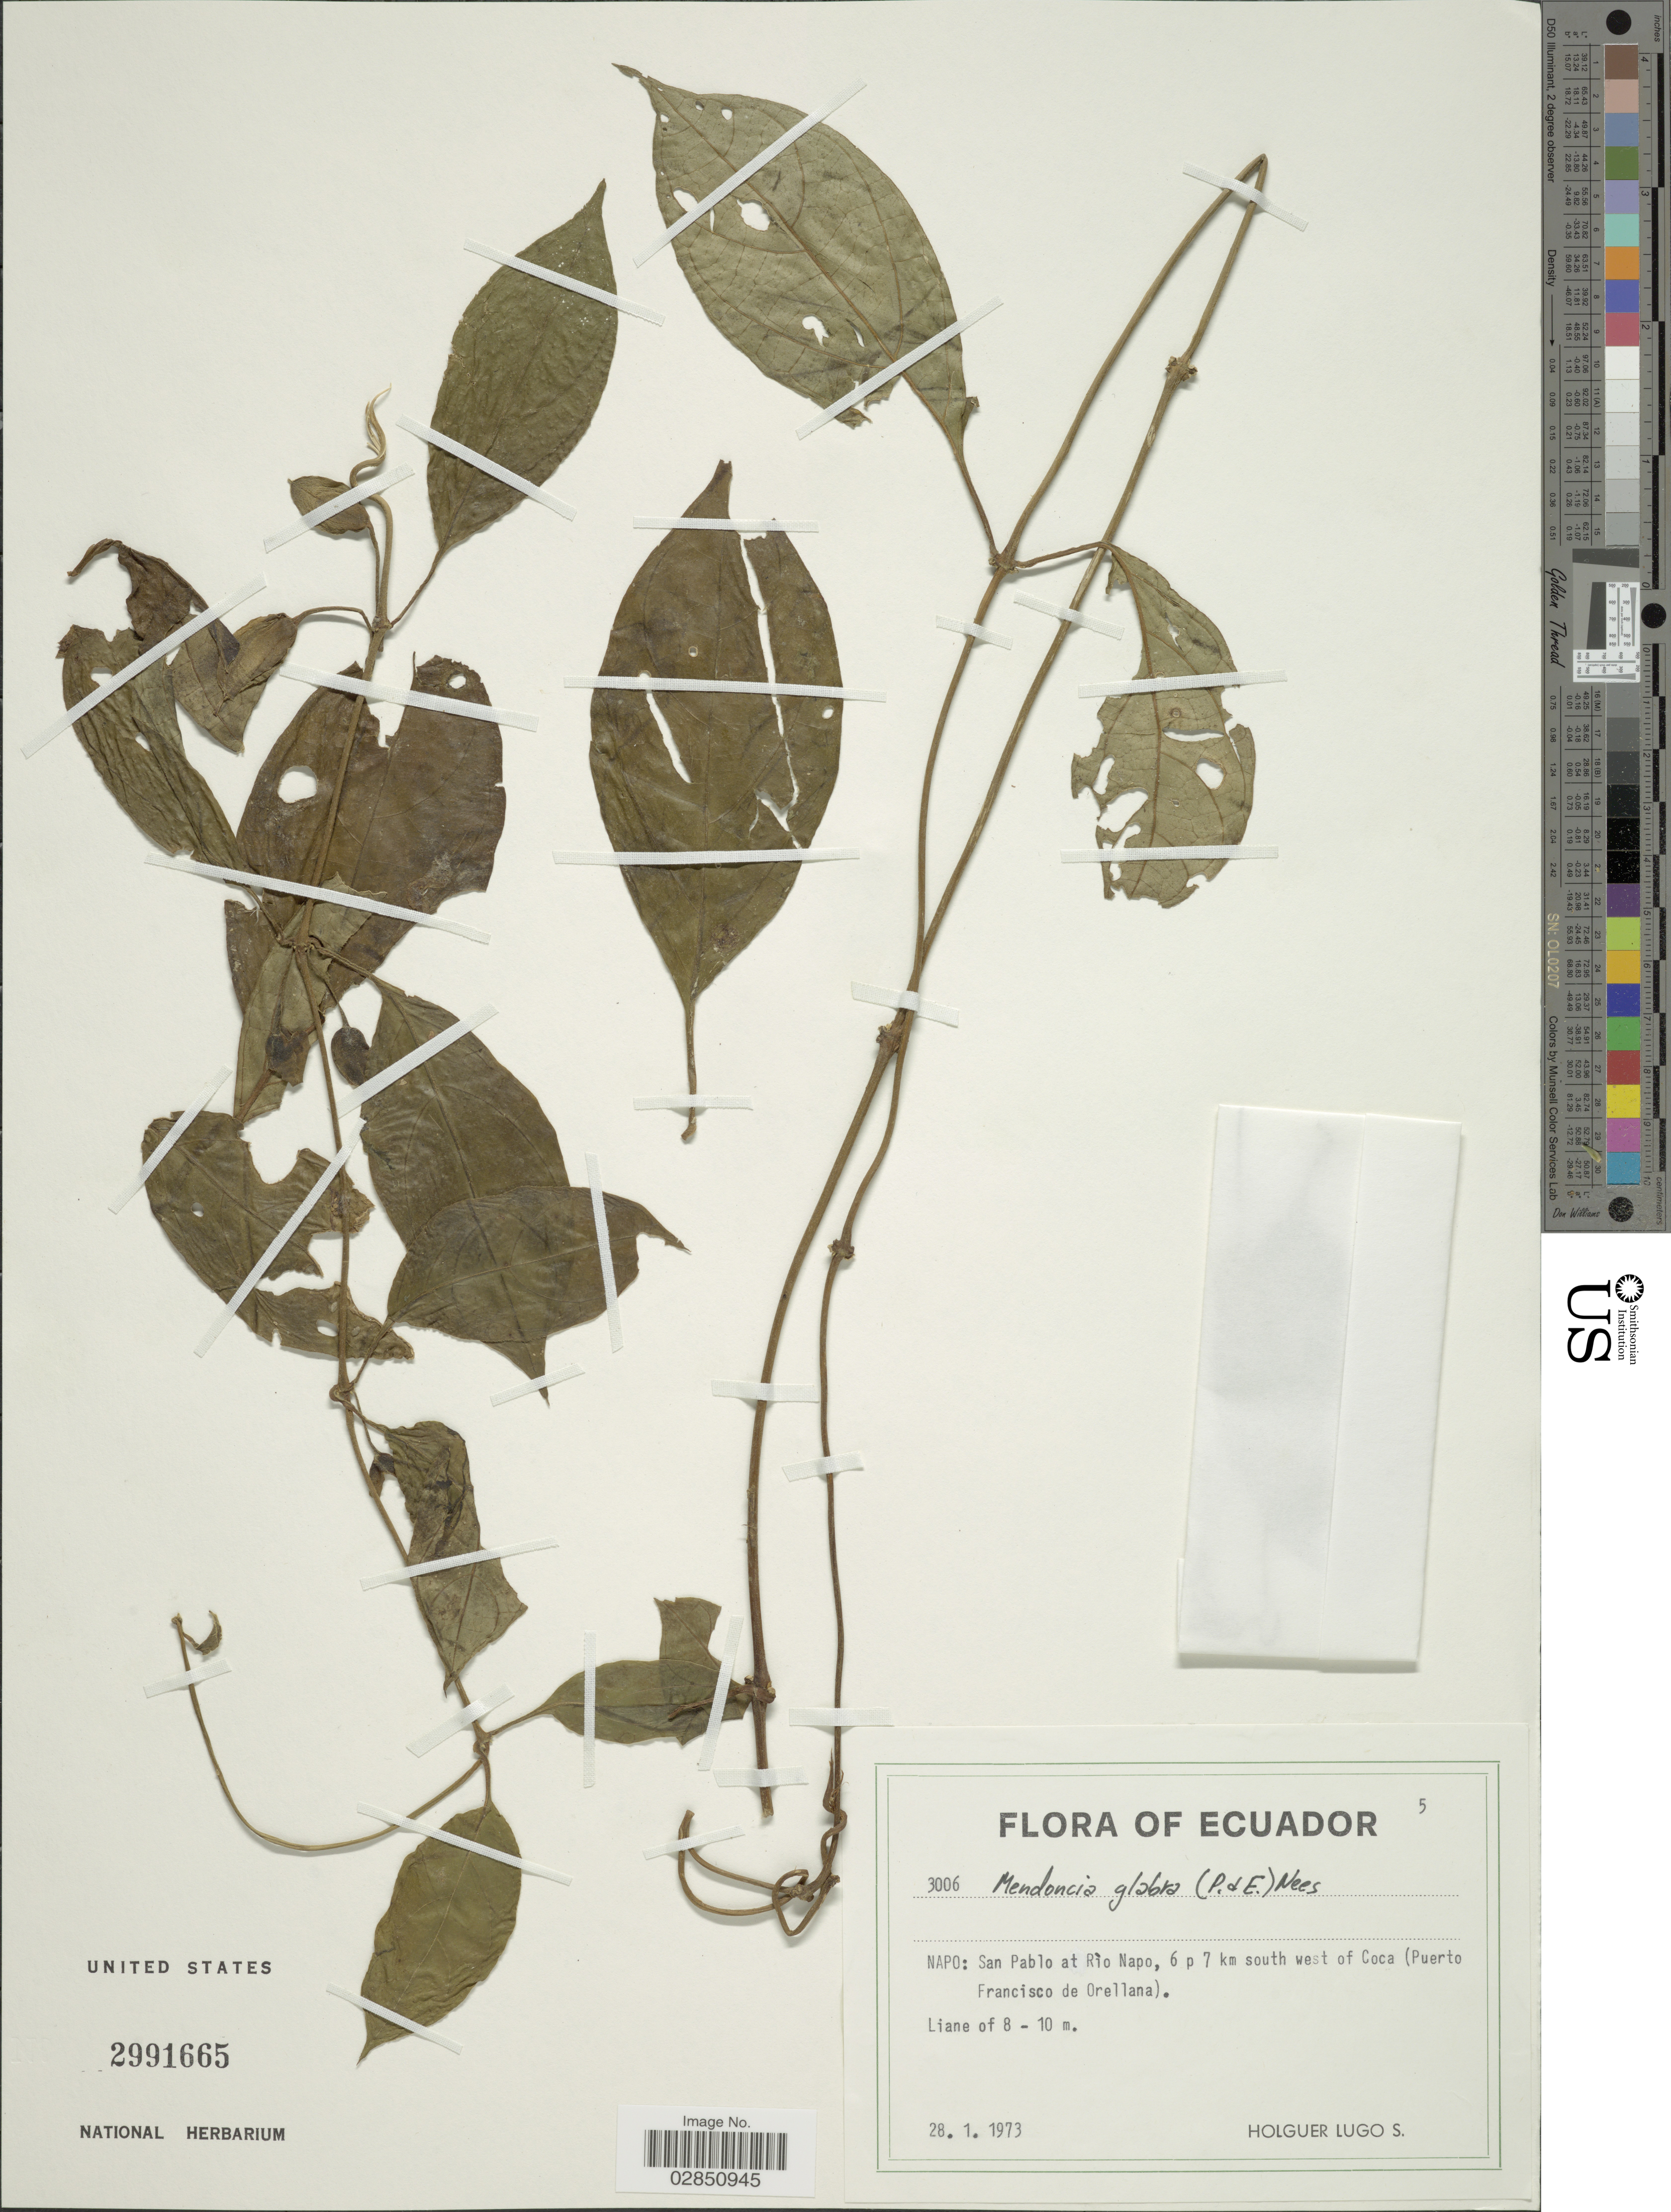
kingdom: Plantae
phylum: Tracheophyta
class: Magnoliopsida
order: Lamiales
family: Acanthaceae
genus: Mendoncia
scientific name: Mendoncia glabra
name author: (Poepp. & Endl.) Nees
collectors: H. Lugo S.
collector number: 3006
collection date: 1973-01-28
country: Ecuador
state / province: Napo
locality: San Pablo at Río Napo, 6 p 7 km south west of Coca (Puerto Francisco de Orellana).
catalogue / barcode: US 2991665